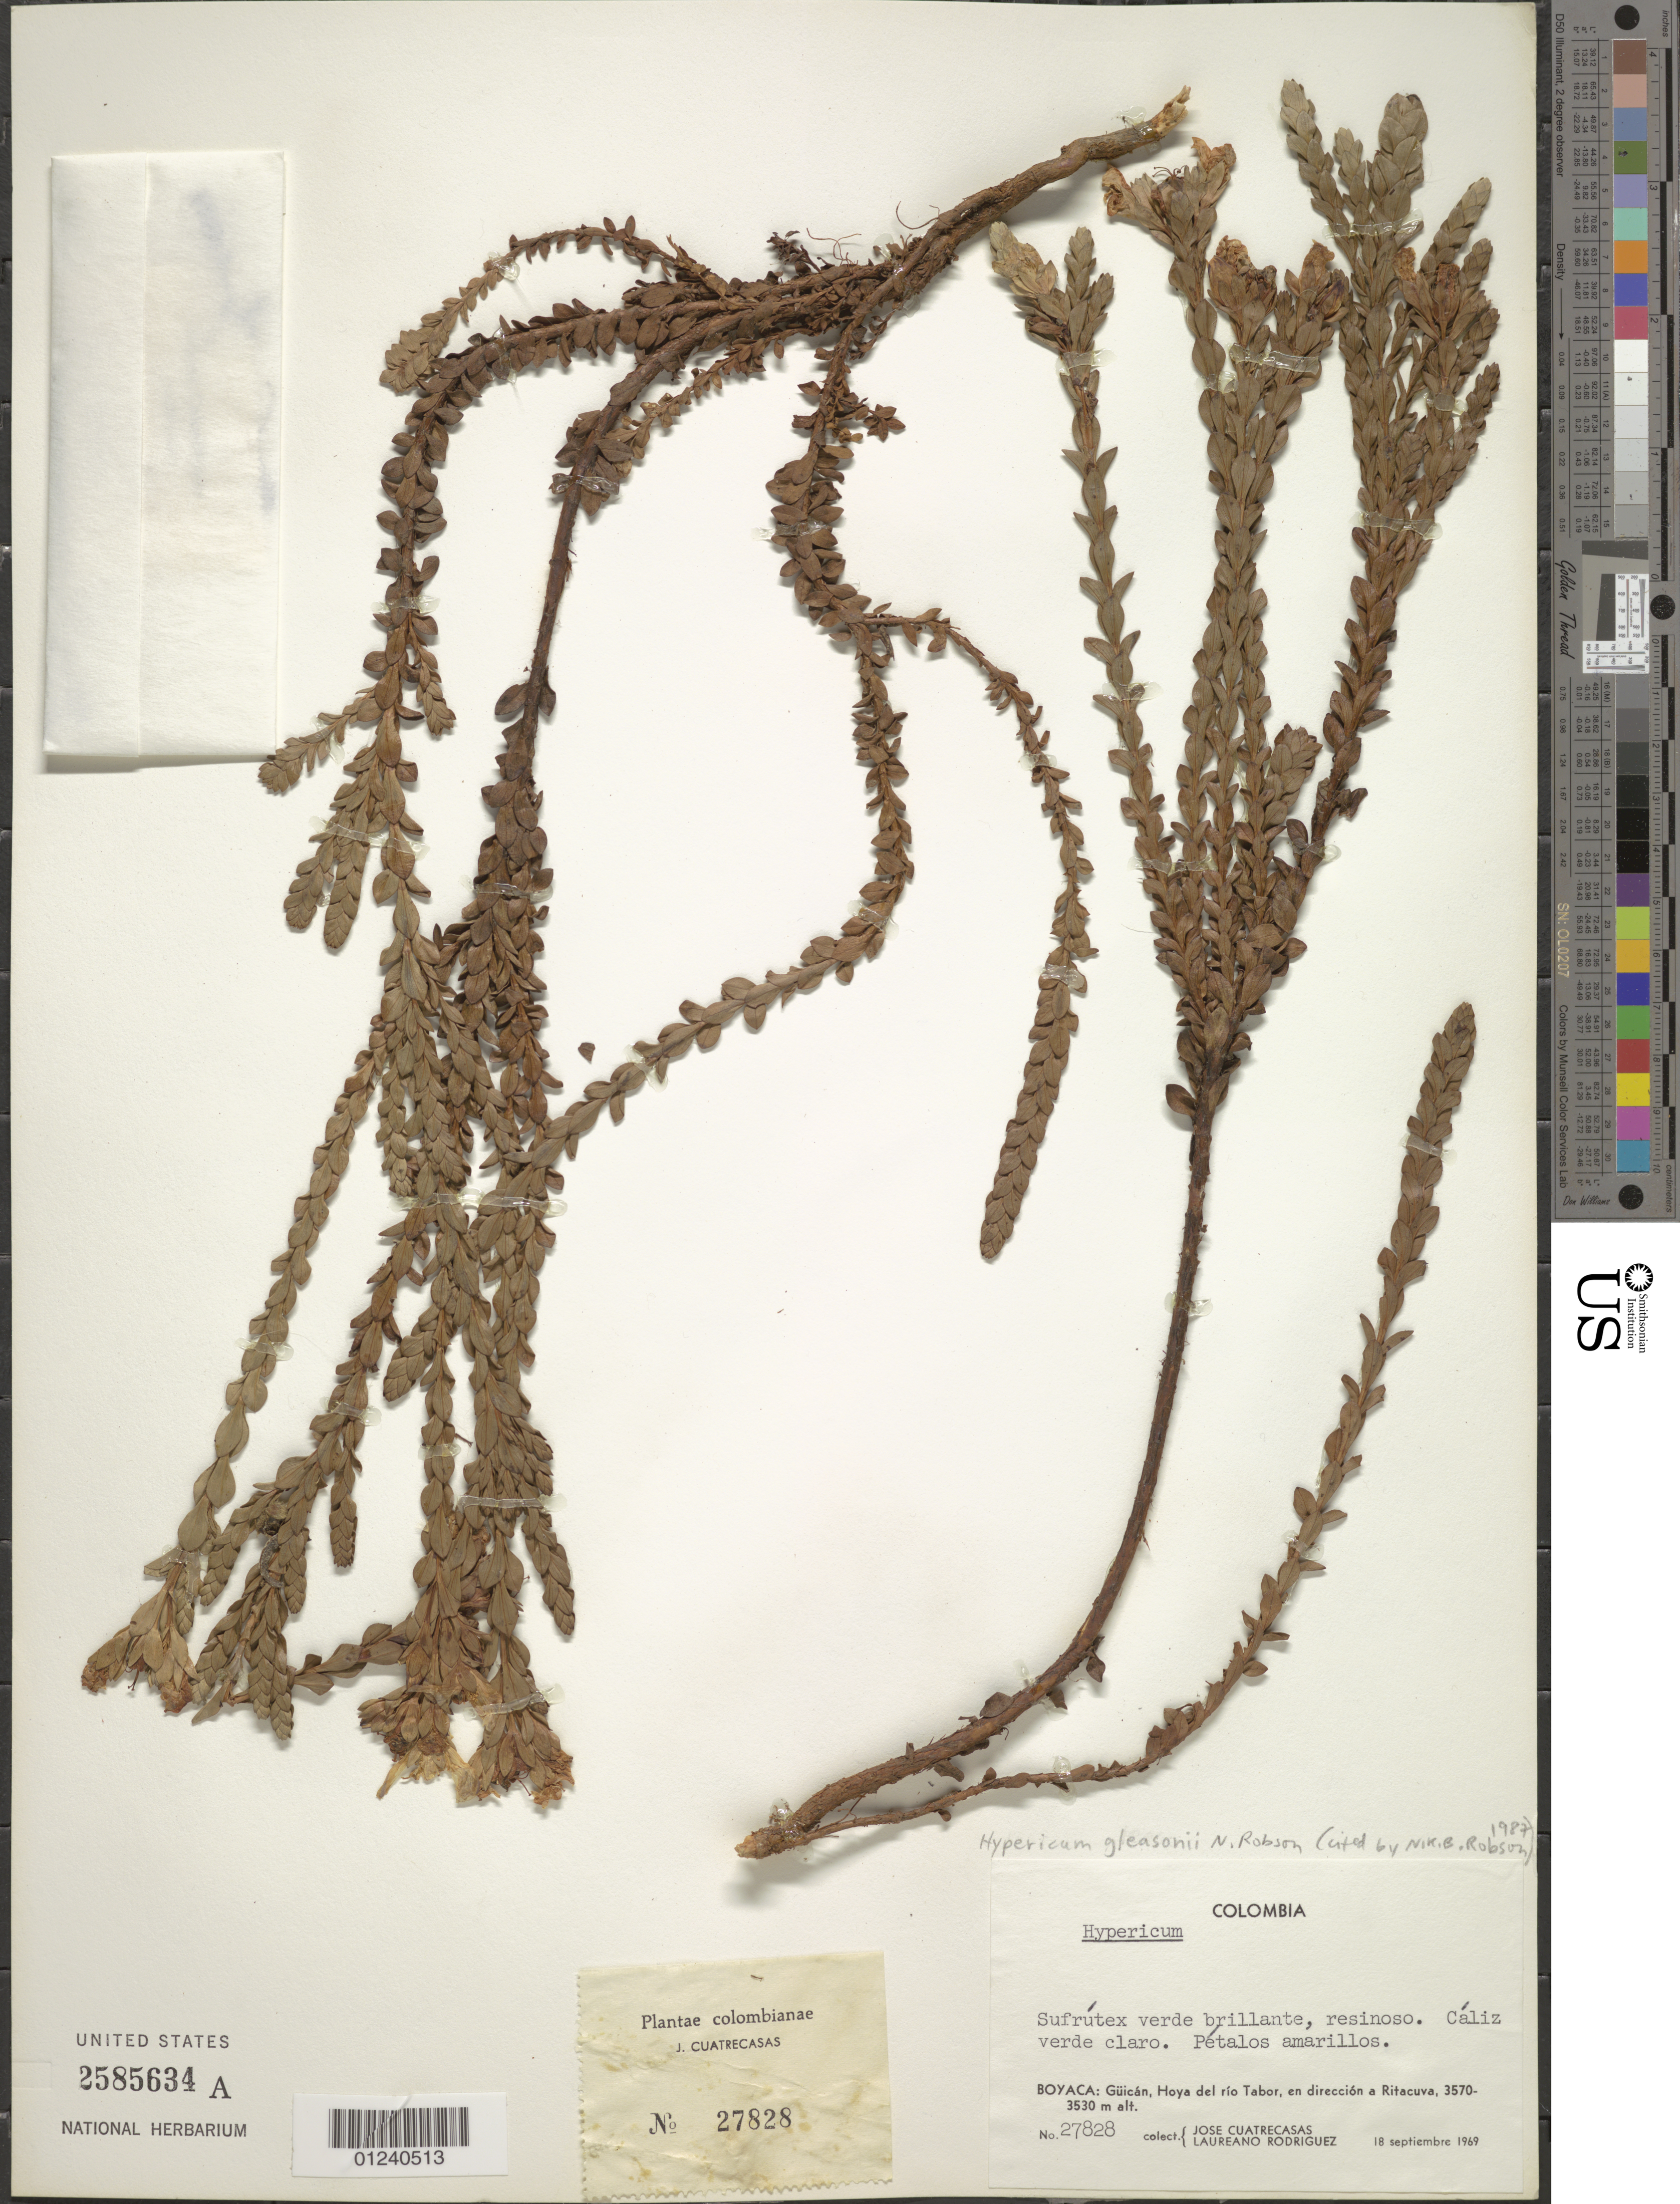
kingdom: Plantae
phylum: Tracheophyta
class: Magnoliopsida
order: Malpighiales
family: Hypericaceae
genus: Hypericum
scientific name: Hypericum gleasonii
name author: N. Robson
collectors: J. Cuatrecasas & L. Rodriguez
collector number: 27828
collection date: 1969-09-18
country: Colombia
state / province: Boyacá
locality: Güicán, Hoya del río Tabor, en dirección a Ritacuva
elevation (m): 3530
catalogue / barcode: US 2585634